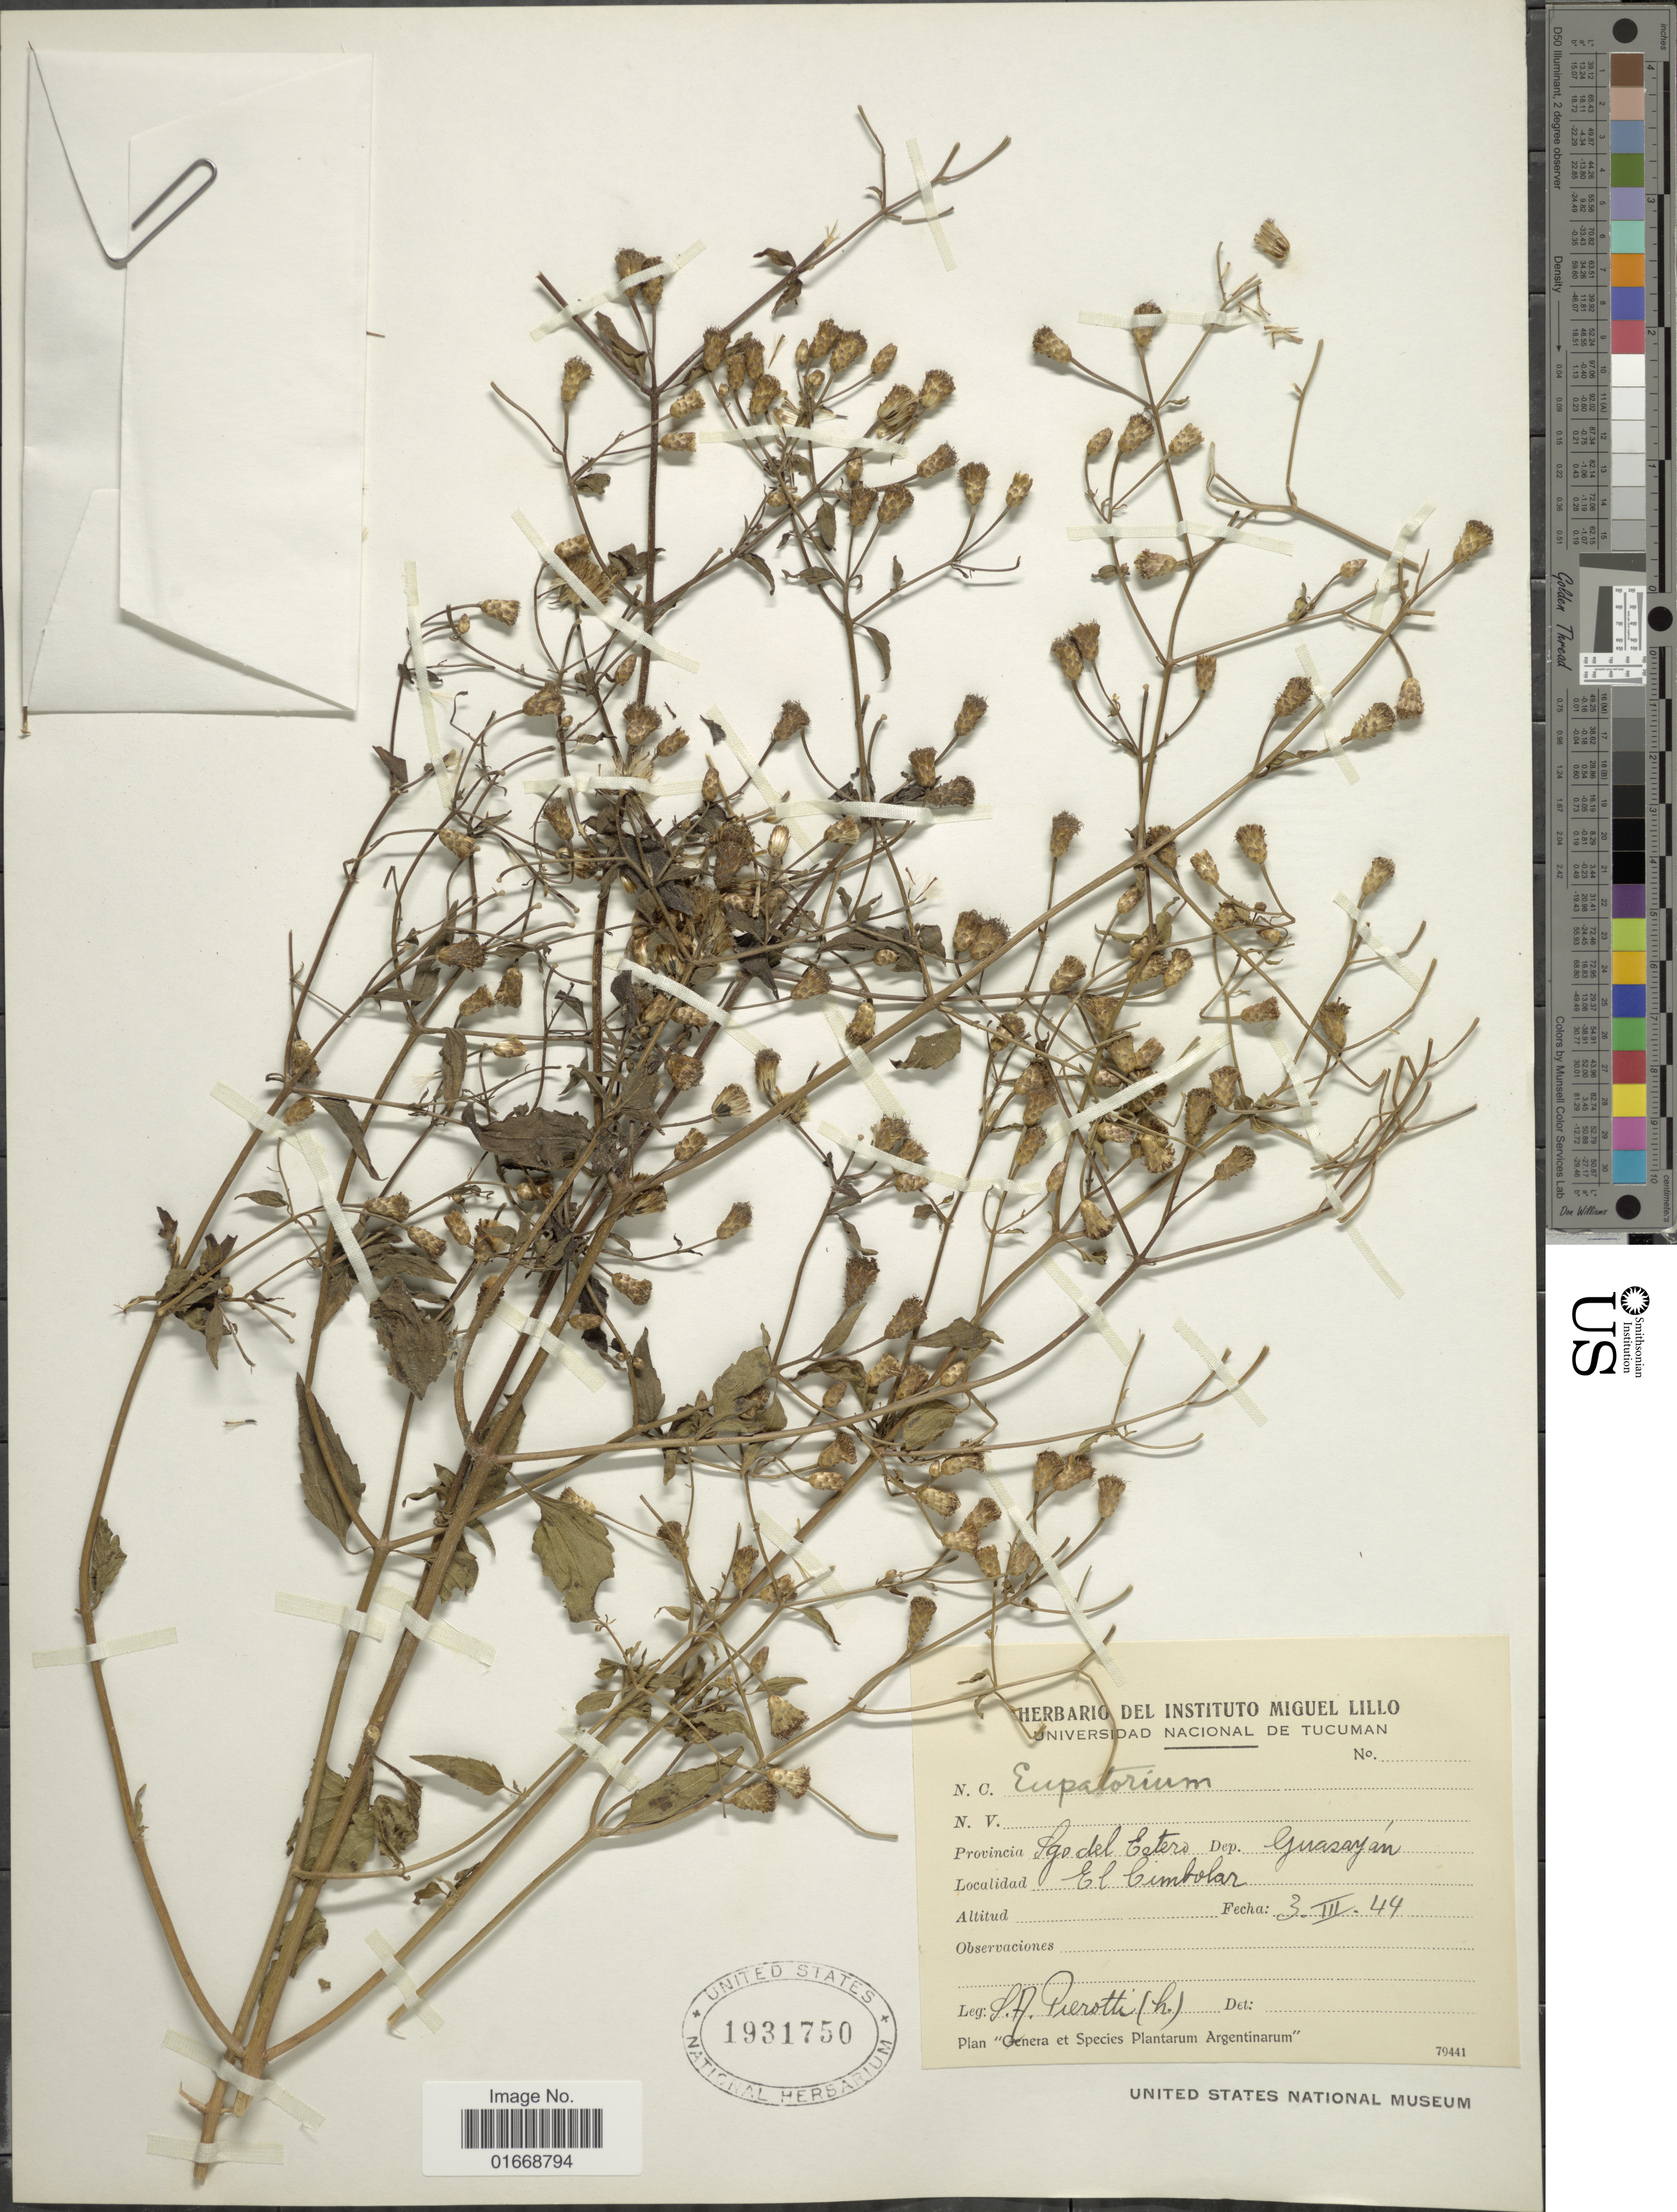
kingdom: Plantae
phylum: Tracheophyta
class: Magnoliopsida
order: Asterales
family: Asteraceae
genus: Chromolaena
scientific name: Chromolaena squarroso-ramosa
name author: (Hieron.) R.M. King & H. Rob.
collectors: S. A. Pierotti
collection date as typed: Transcribed d/m/y: 3/3/44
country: Argentina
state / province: Santiago del Estero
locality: Dep. Guasayan, El Cimbolar.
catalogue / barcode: US 1931750